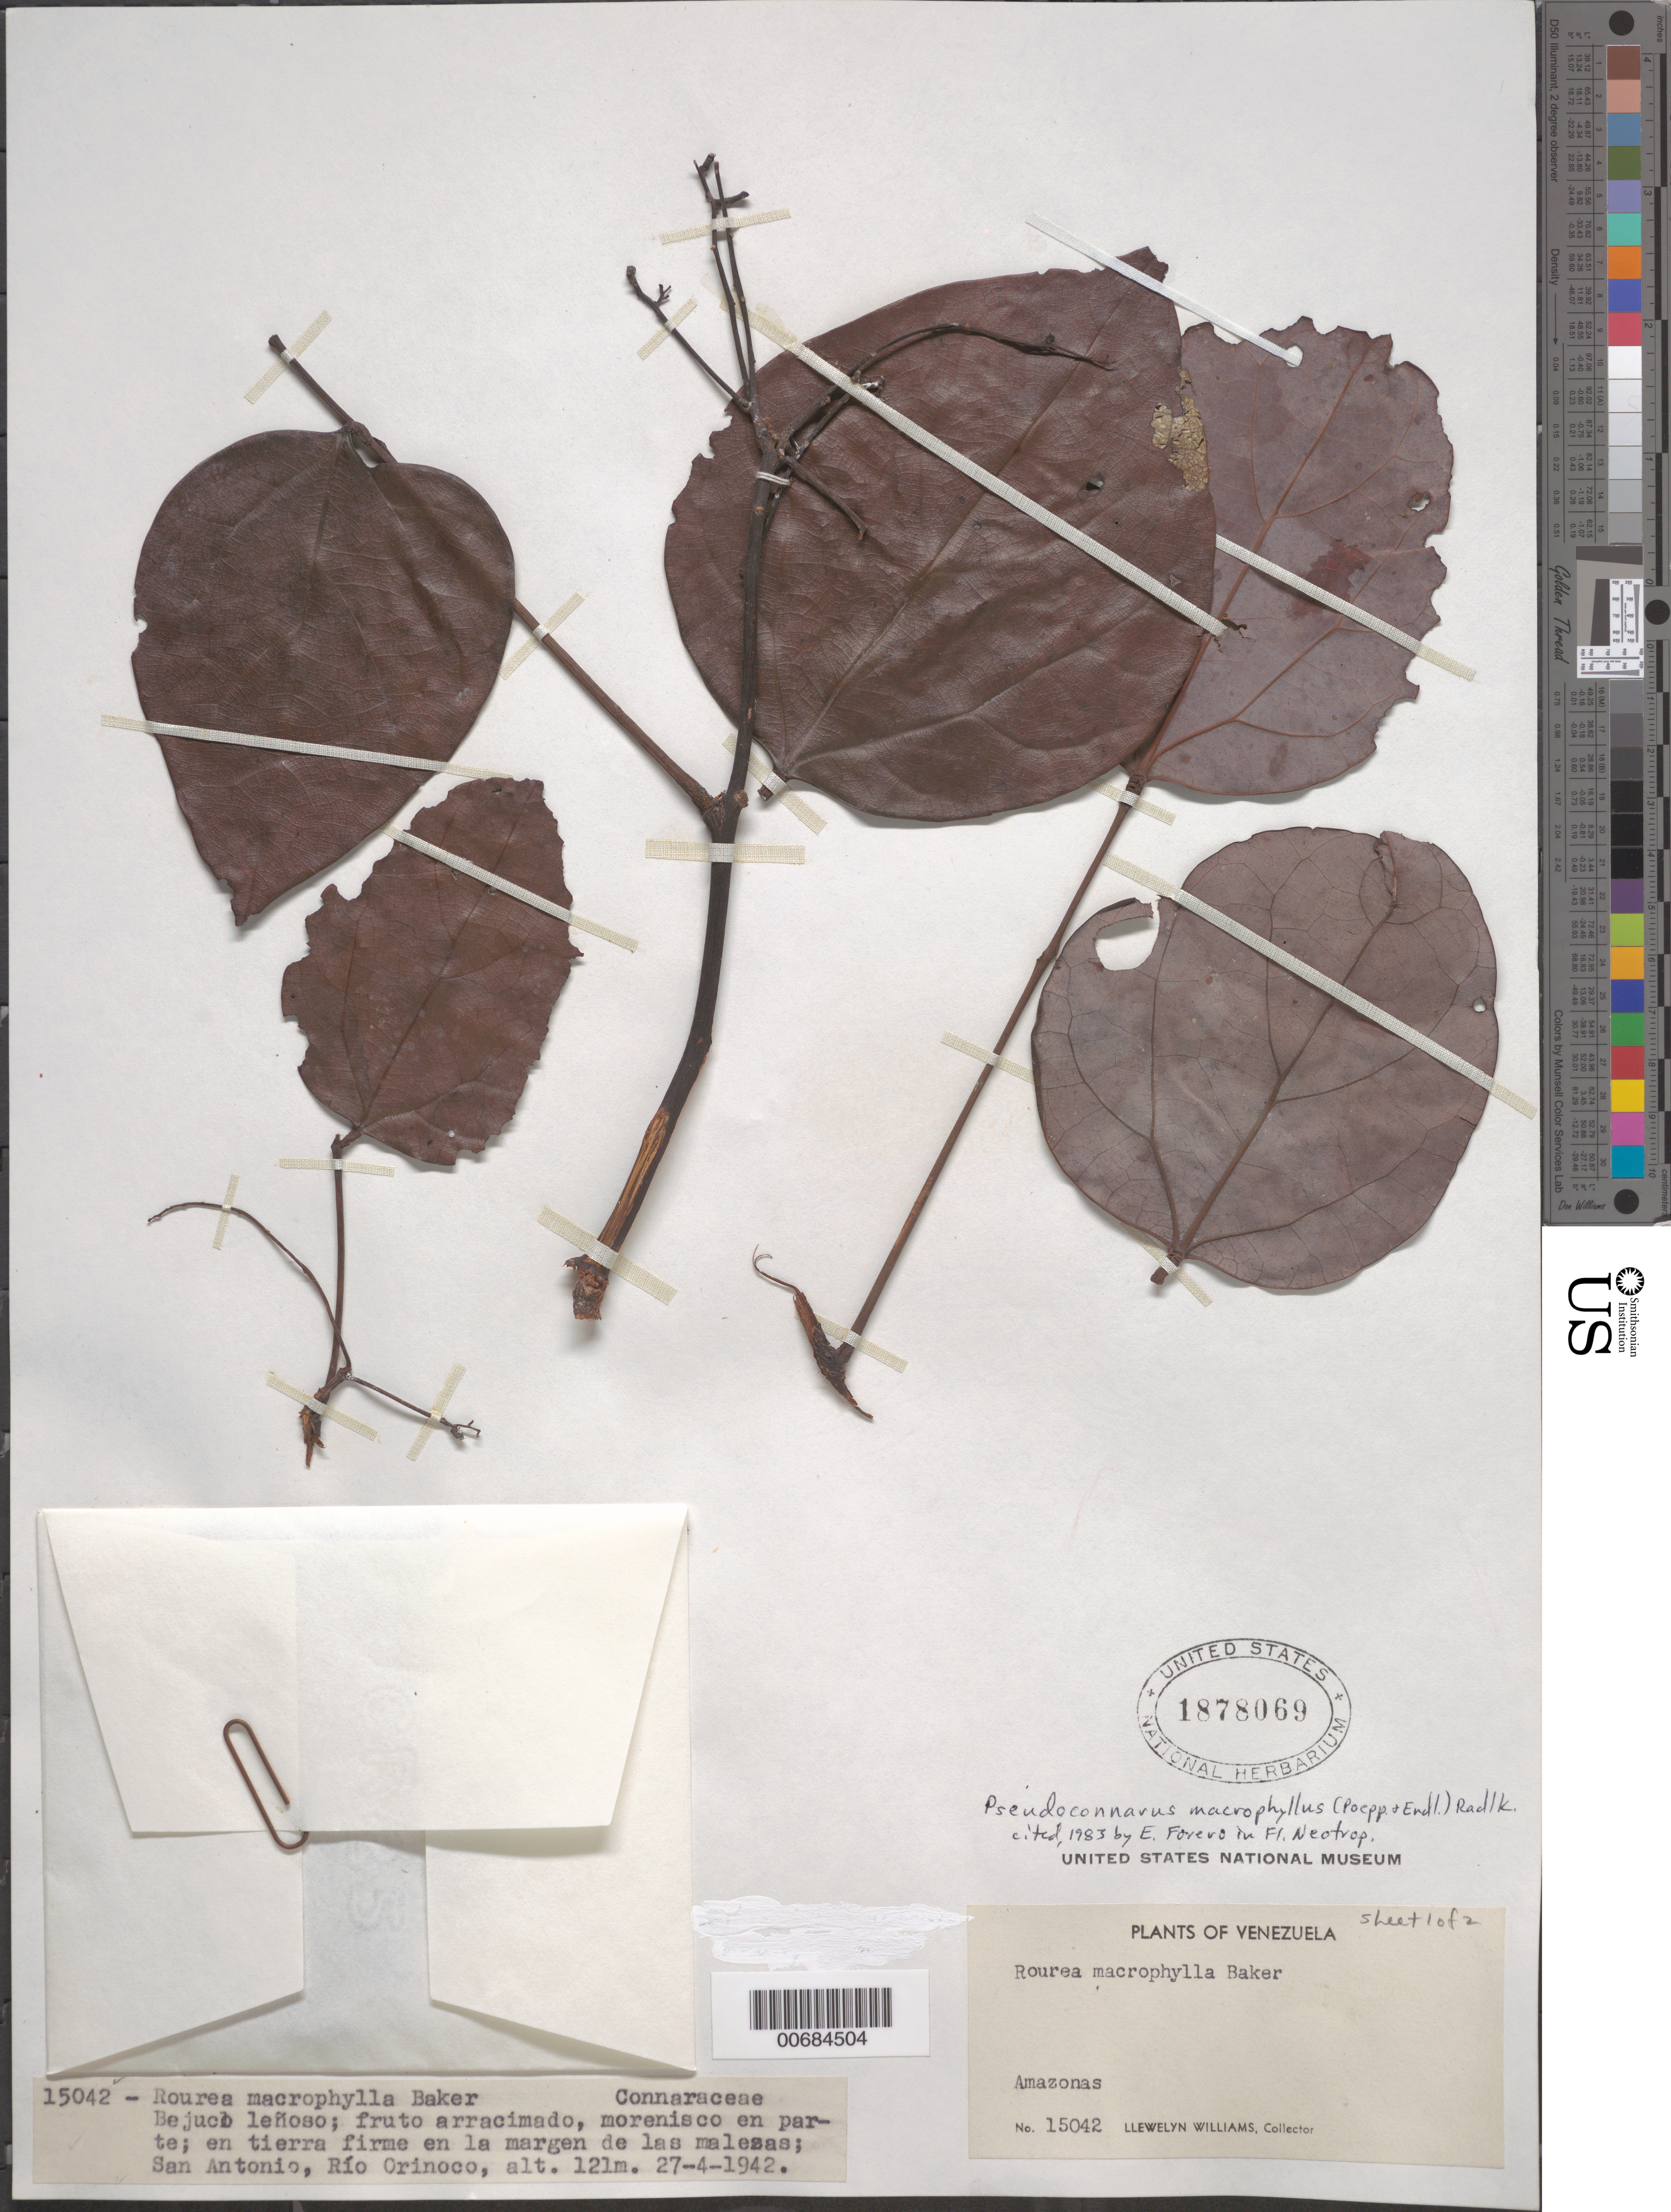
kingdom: Plantae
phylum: Tracheophyta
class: Magnoliopsida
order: Oxalidales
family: Connaraceae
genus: Pseudoconnarus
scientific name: Pseudoconnarus macrophyllus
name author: (Poepp.) Radlk.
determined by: Forero, E.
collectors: Ll. Williams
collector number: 15042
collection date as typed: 27-Apr-42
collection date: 1942-04-27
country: Venezuela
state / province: Amazonas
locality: San Antonio, Río Orinoco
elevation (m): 125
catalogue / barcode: US 1878069